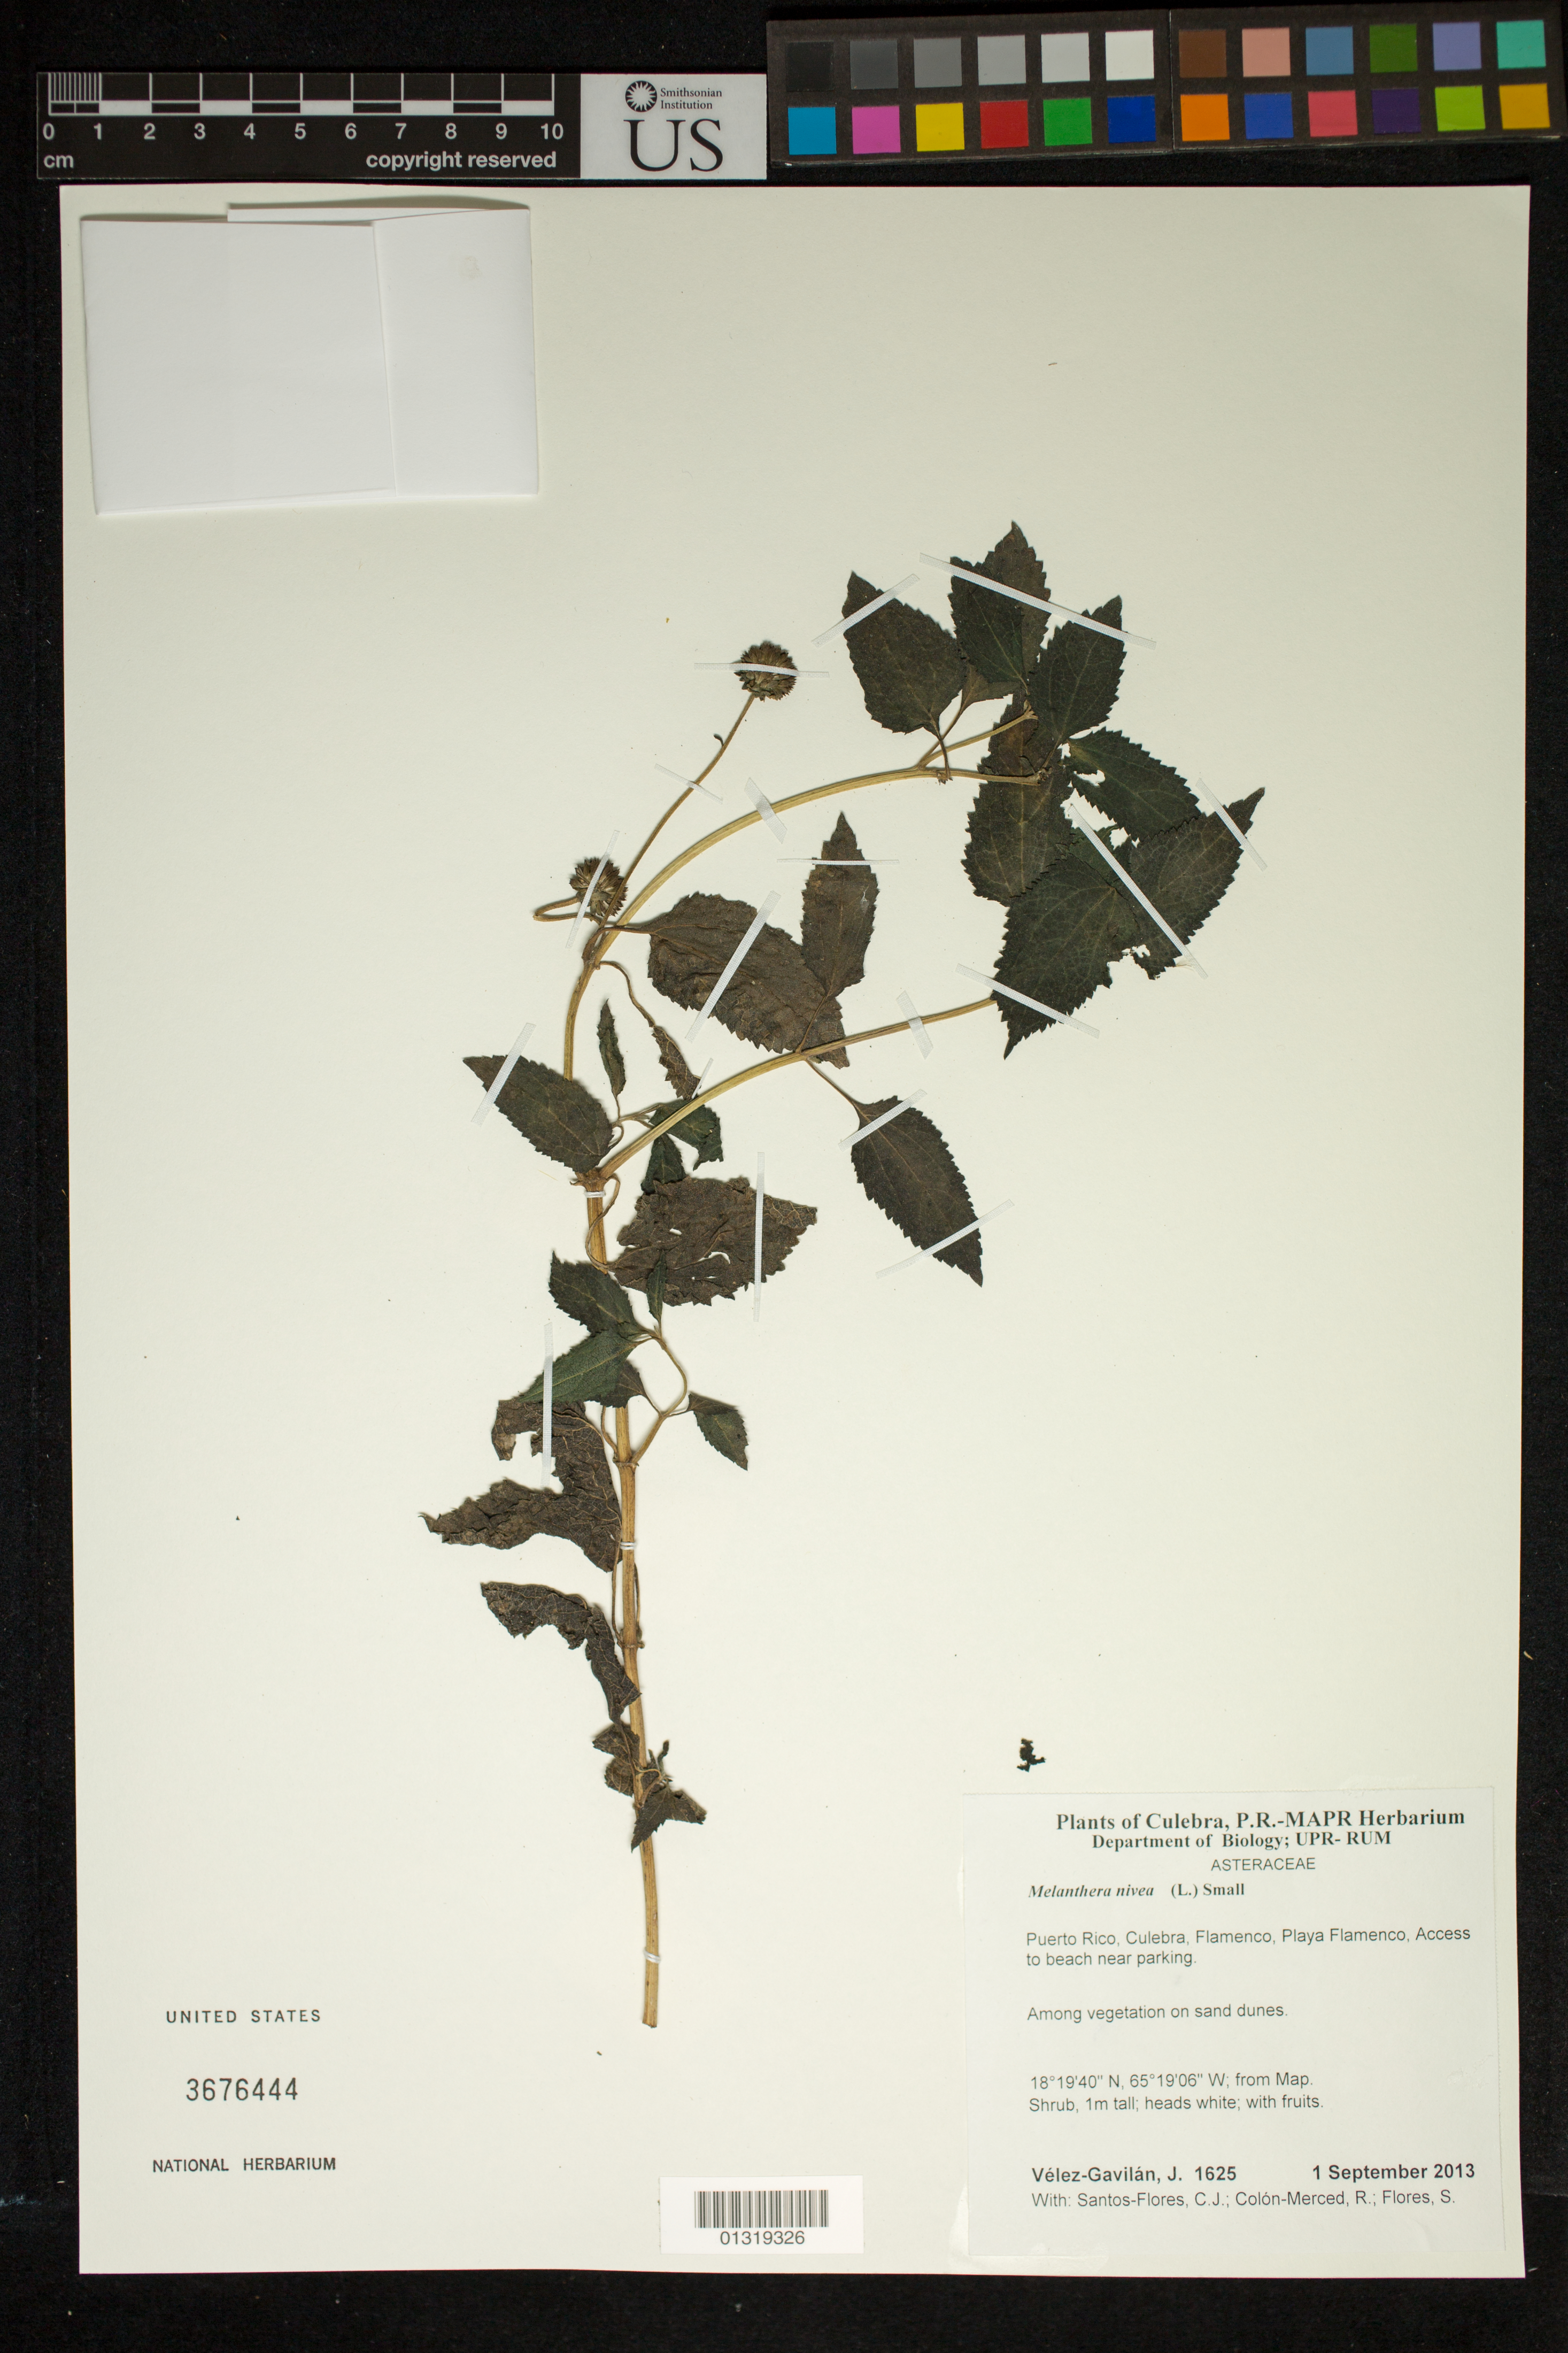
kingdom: Plantae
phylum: Tracheophyta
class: Magnoliopsida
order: Asterales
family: Asteraceae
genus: Melanthera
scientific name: Melanthera nivea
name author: (L.) Small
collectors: J. Vélez-Gavilán, C. Santos-Flores, R. Colôn-Merced & M. Flores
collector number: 1625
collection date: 2013-09-01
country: Puerto Rico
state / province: Culebra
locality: Flamenco, Playa Flamenco. Access to beach near parking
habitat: Among vegetation on sand dunes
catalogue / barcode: US 3676444